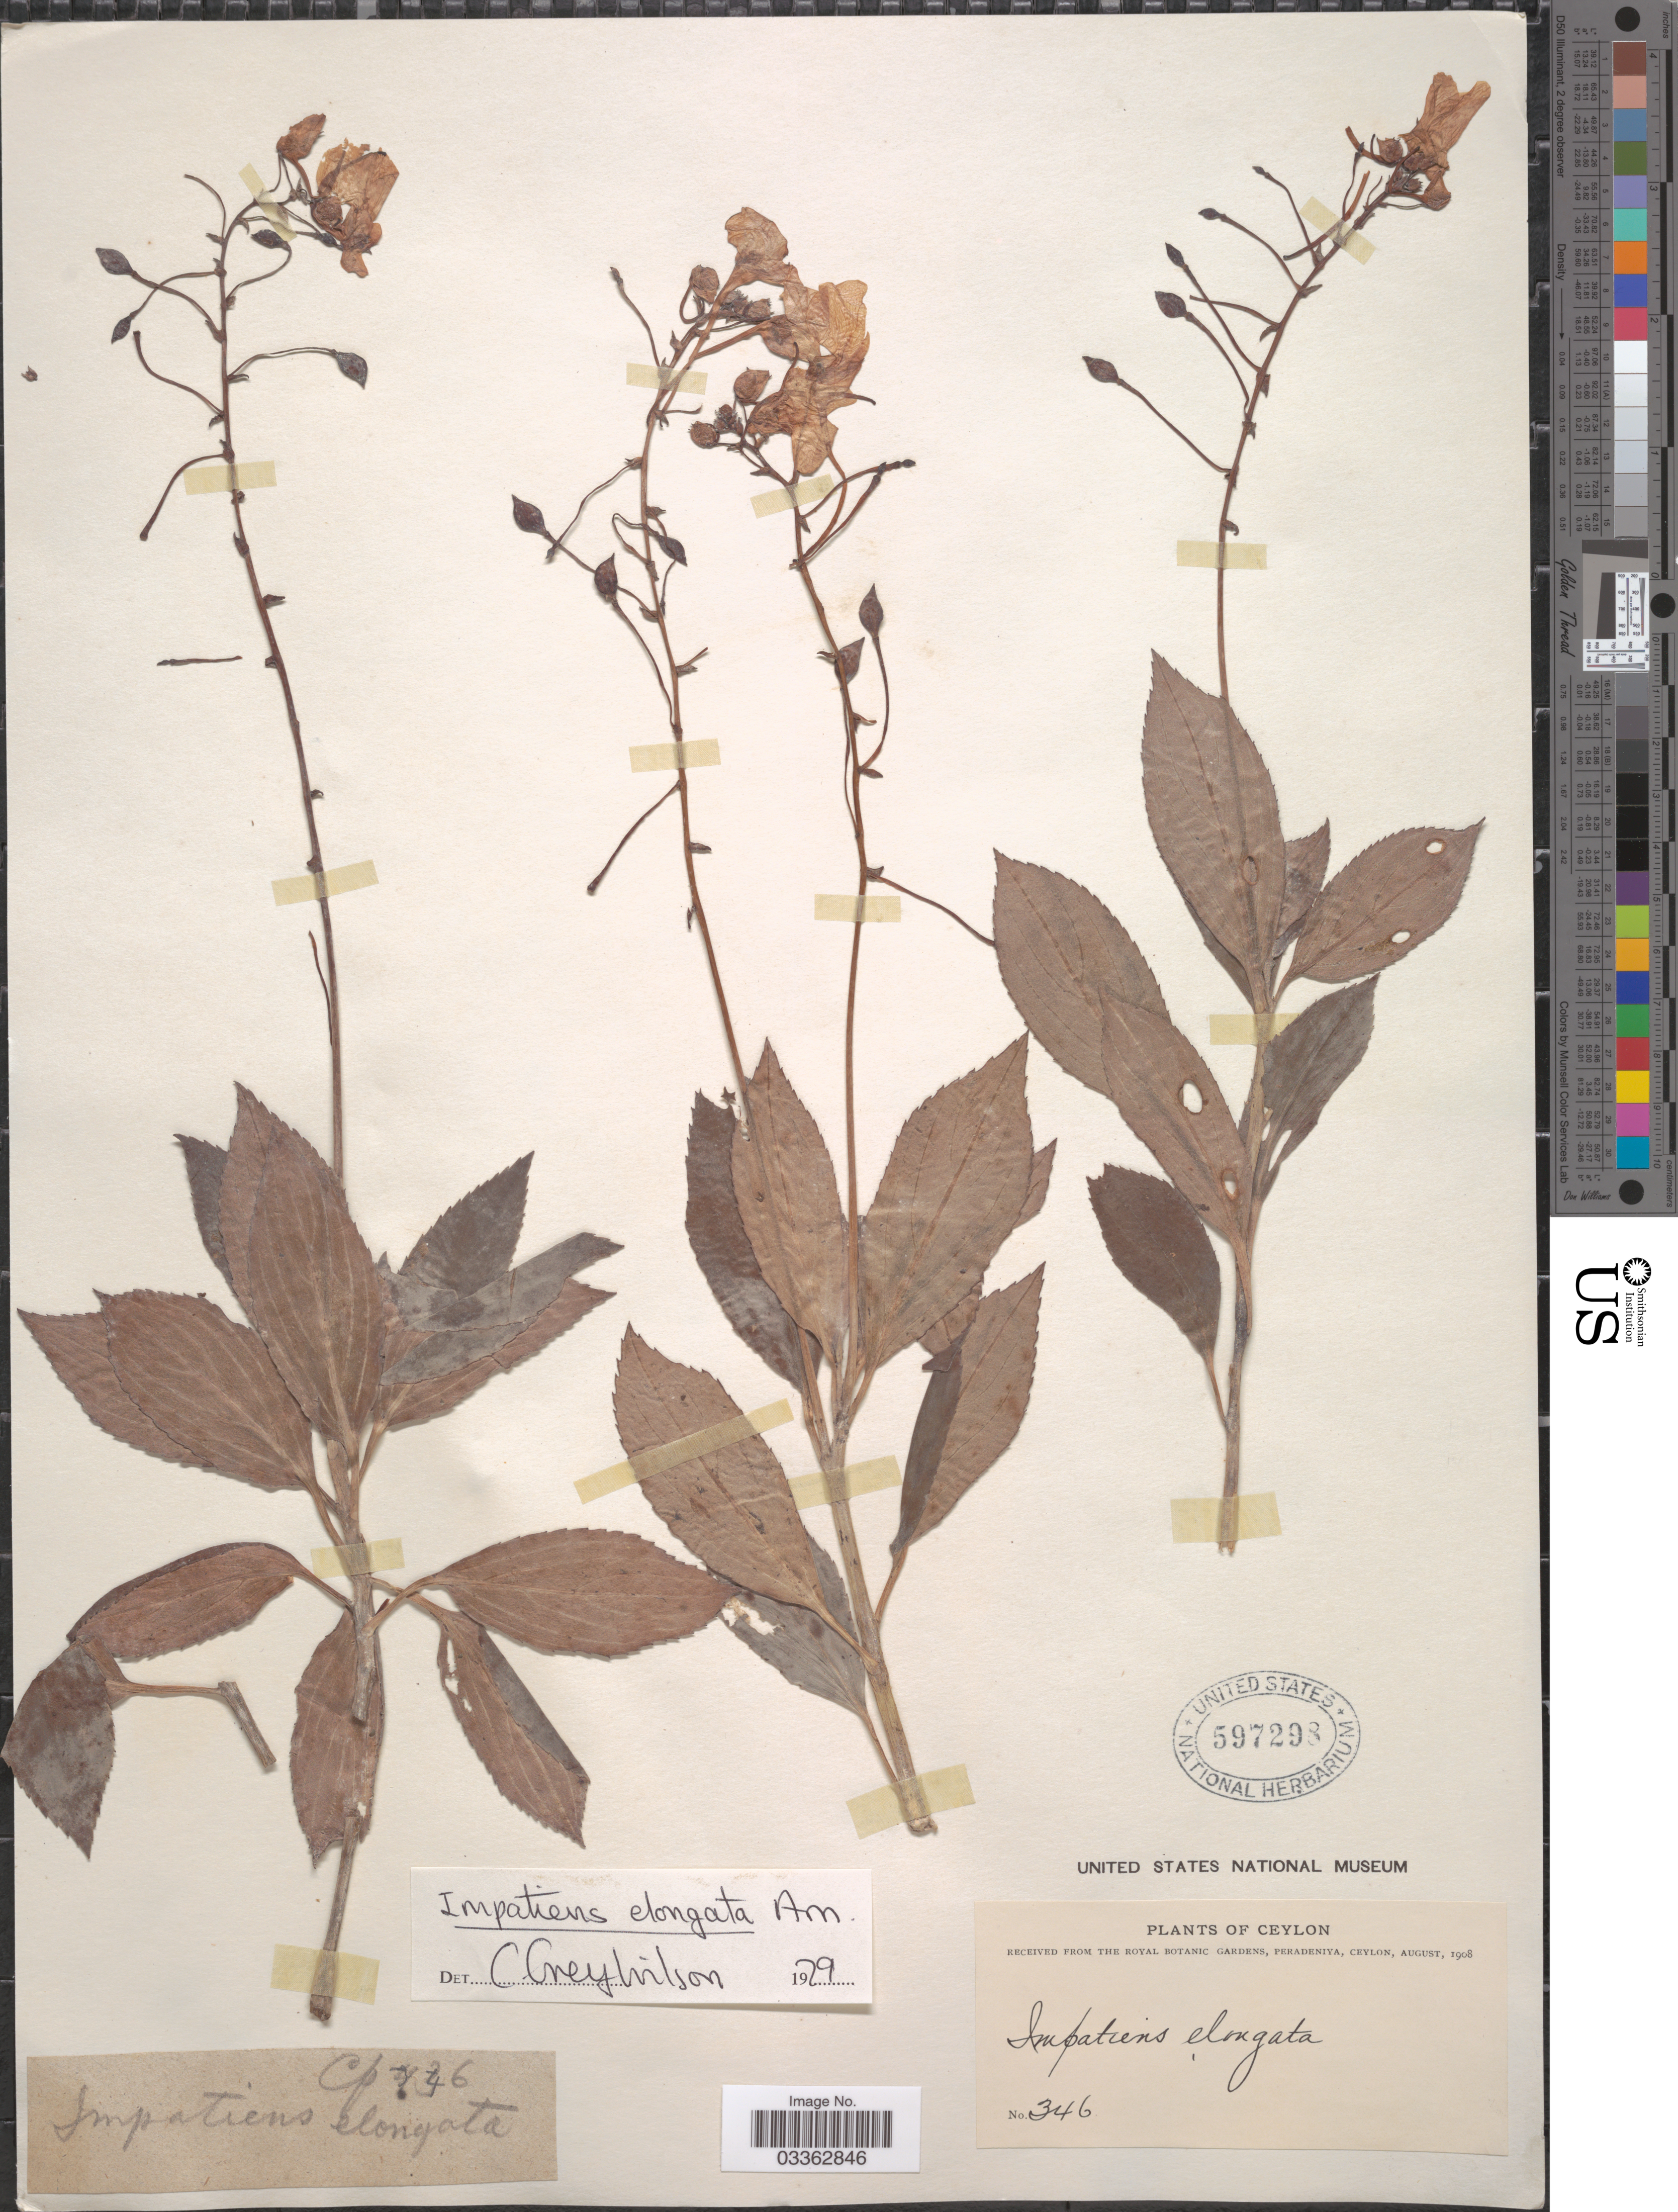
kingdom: Plantae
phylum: Tracheophyta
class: Magnoliopsida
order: Ericales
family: Balsaminaceae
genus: Impatiens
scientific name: Impatiens elongata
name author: Arn.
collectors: ex herb. Royal Botanic Gardens, Peradeniya, Ceylon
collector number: CP346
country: Sri Lanka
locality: Ceylon.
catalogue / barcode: US 597298